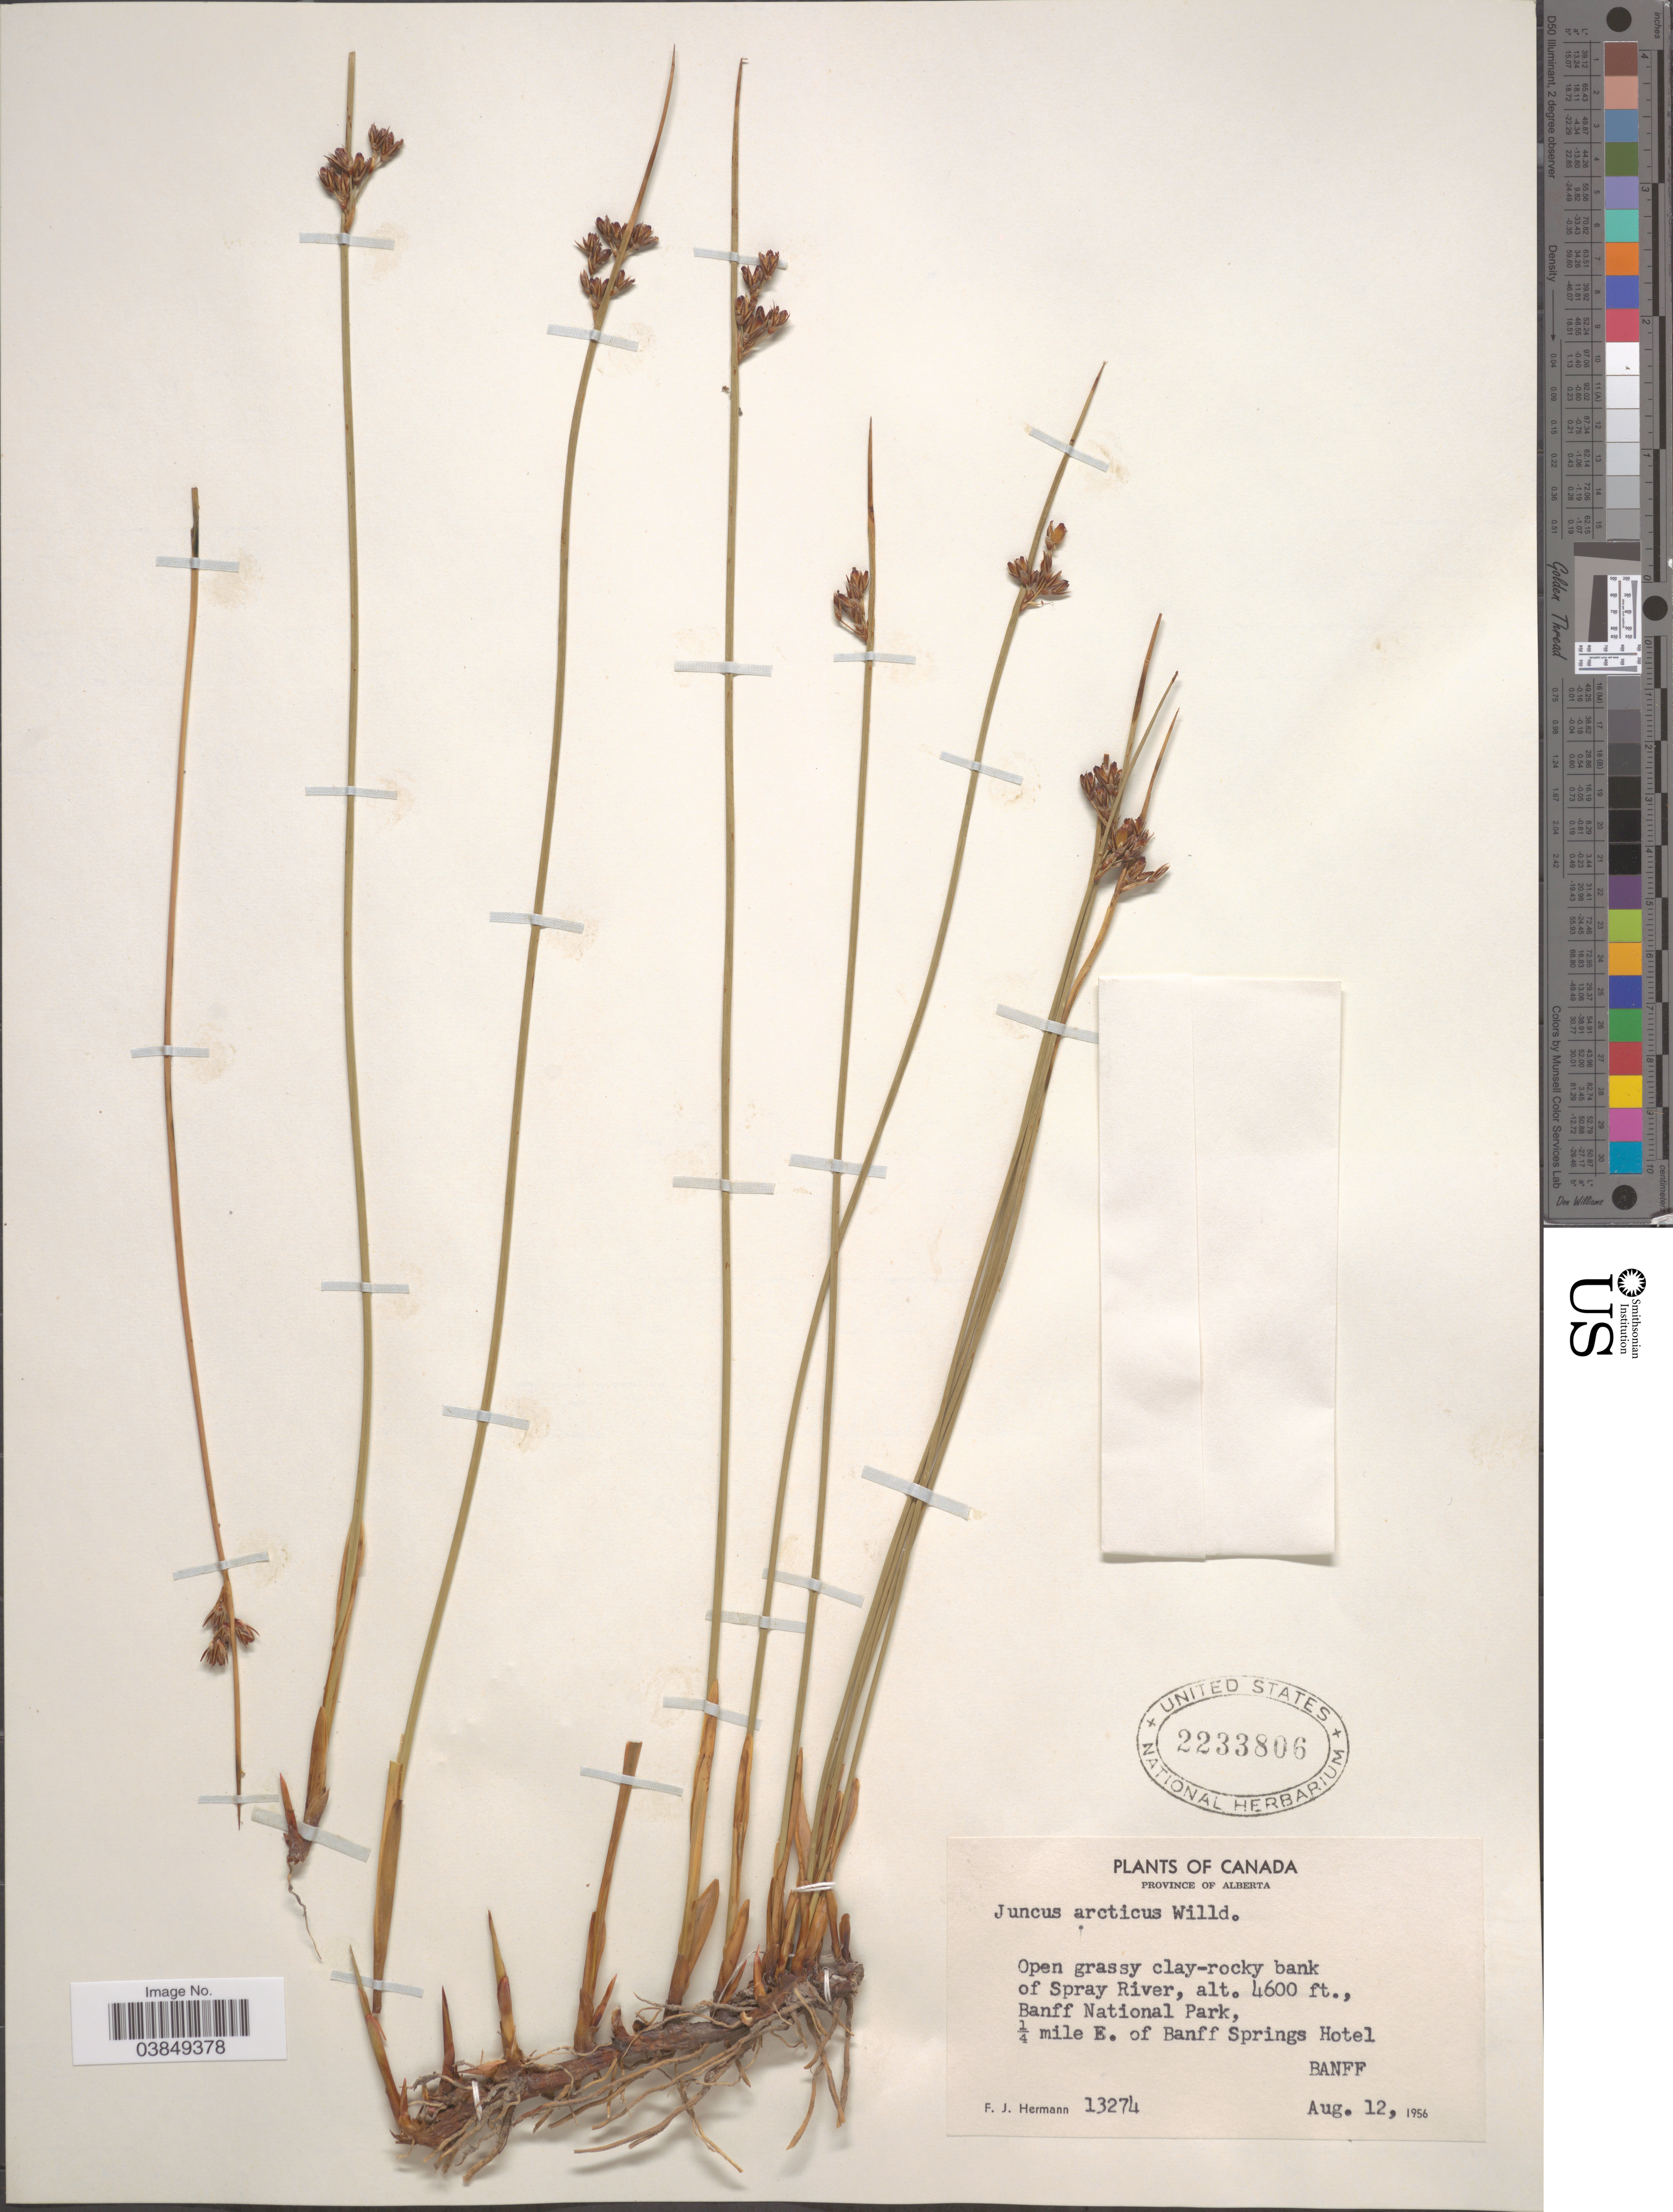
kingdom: Plantae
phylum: Tracheophyta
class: Liliopsida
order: Poales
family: Juncaceae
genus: Juncus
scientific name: Juncus arcticus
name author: Willd.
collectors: F. J. Hermann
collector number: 13274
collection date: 1956-08-12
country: Canada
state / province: Alberta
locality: Spray River, Banff National Park, ¼ mile E. of Banff Springs Hotel. Banff.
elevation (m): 1402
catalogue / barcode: US 2233806